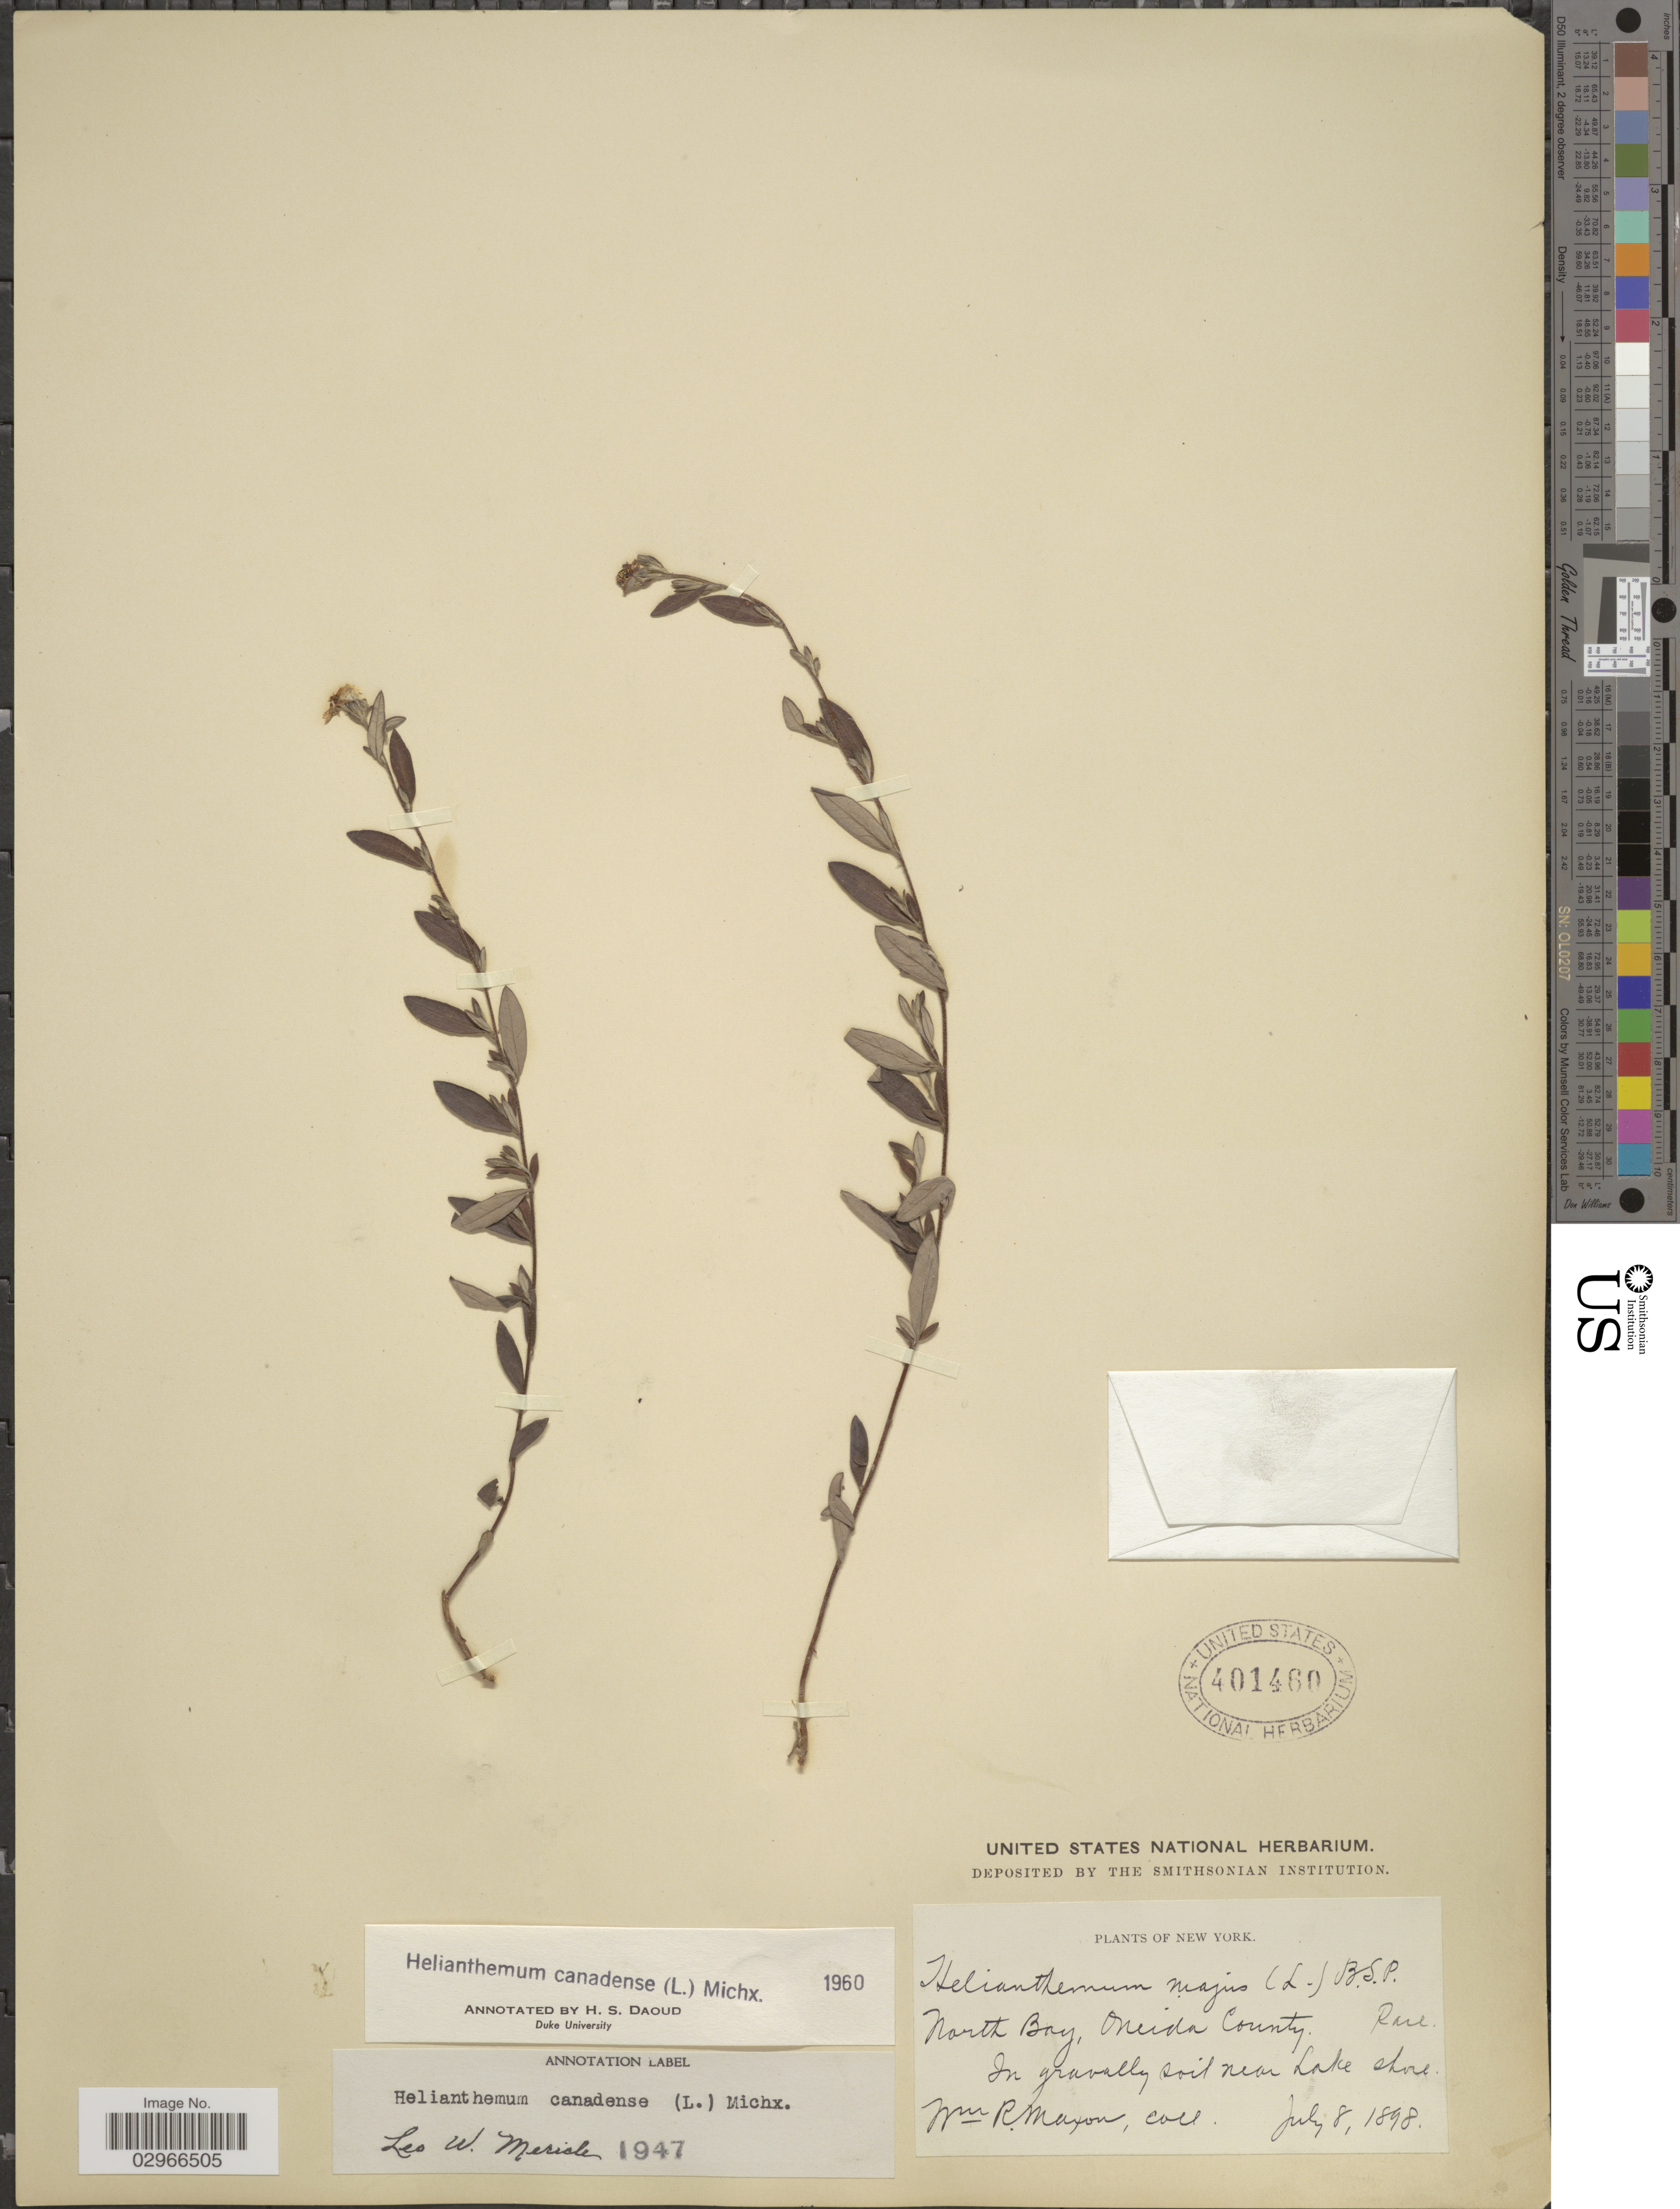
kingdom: Plantae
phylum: Tracheophyta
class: Magnoliopsida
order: Malvales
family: Cistaceae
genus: Helianthemum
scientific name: Helianthemum canadense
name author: (L.) Michx.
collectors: W. R. Maxon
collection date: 1898-07-08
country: United States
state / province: New York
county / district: Oneida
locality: North Bay, Oneida County. Near Lake shore.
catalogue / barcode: US 401460